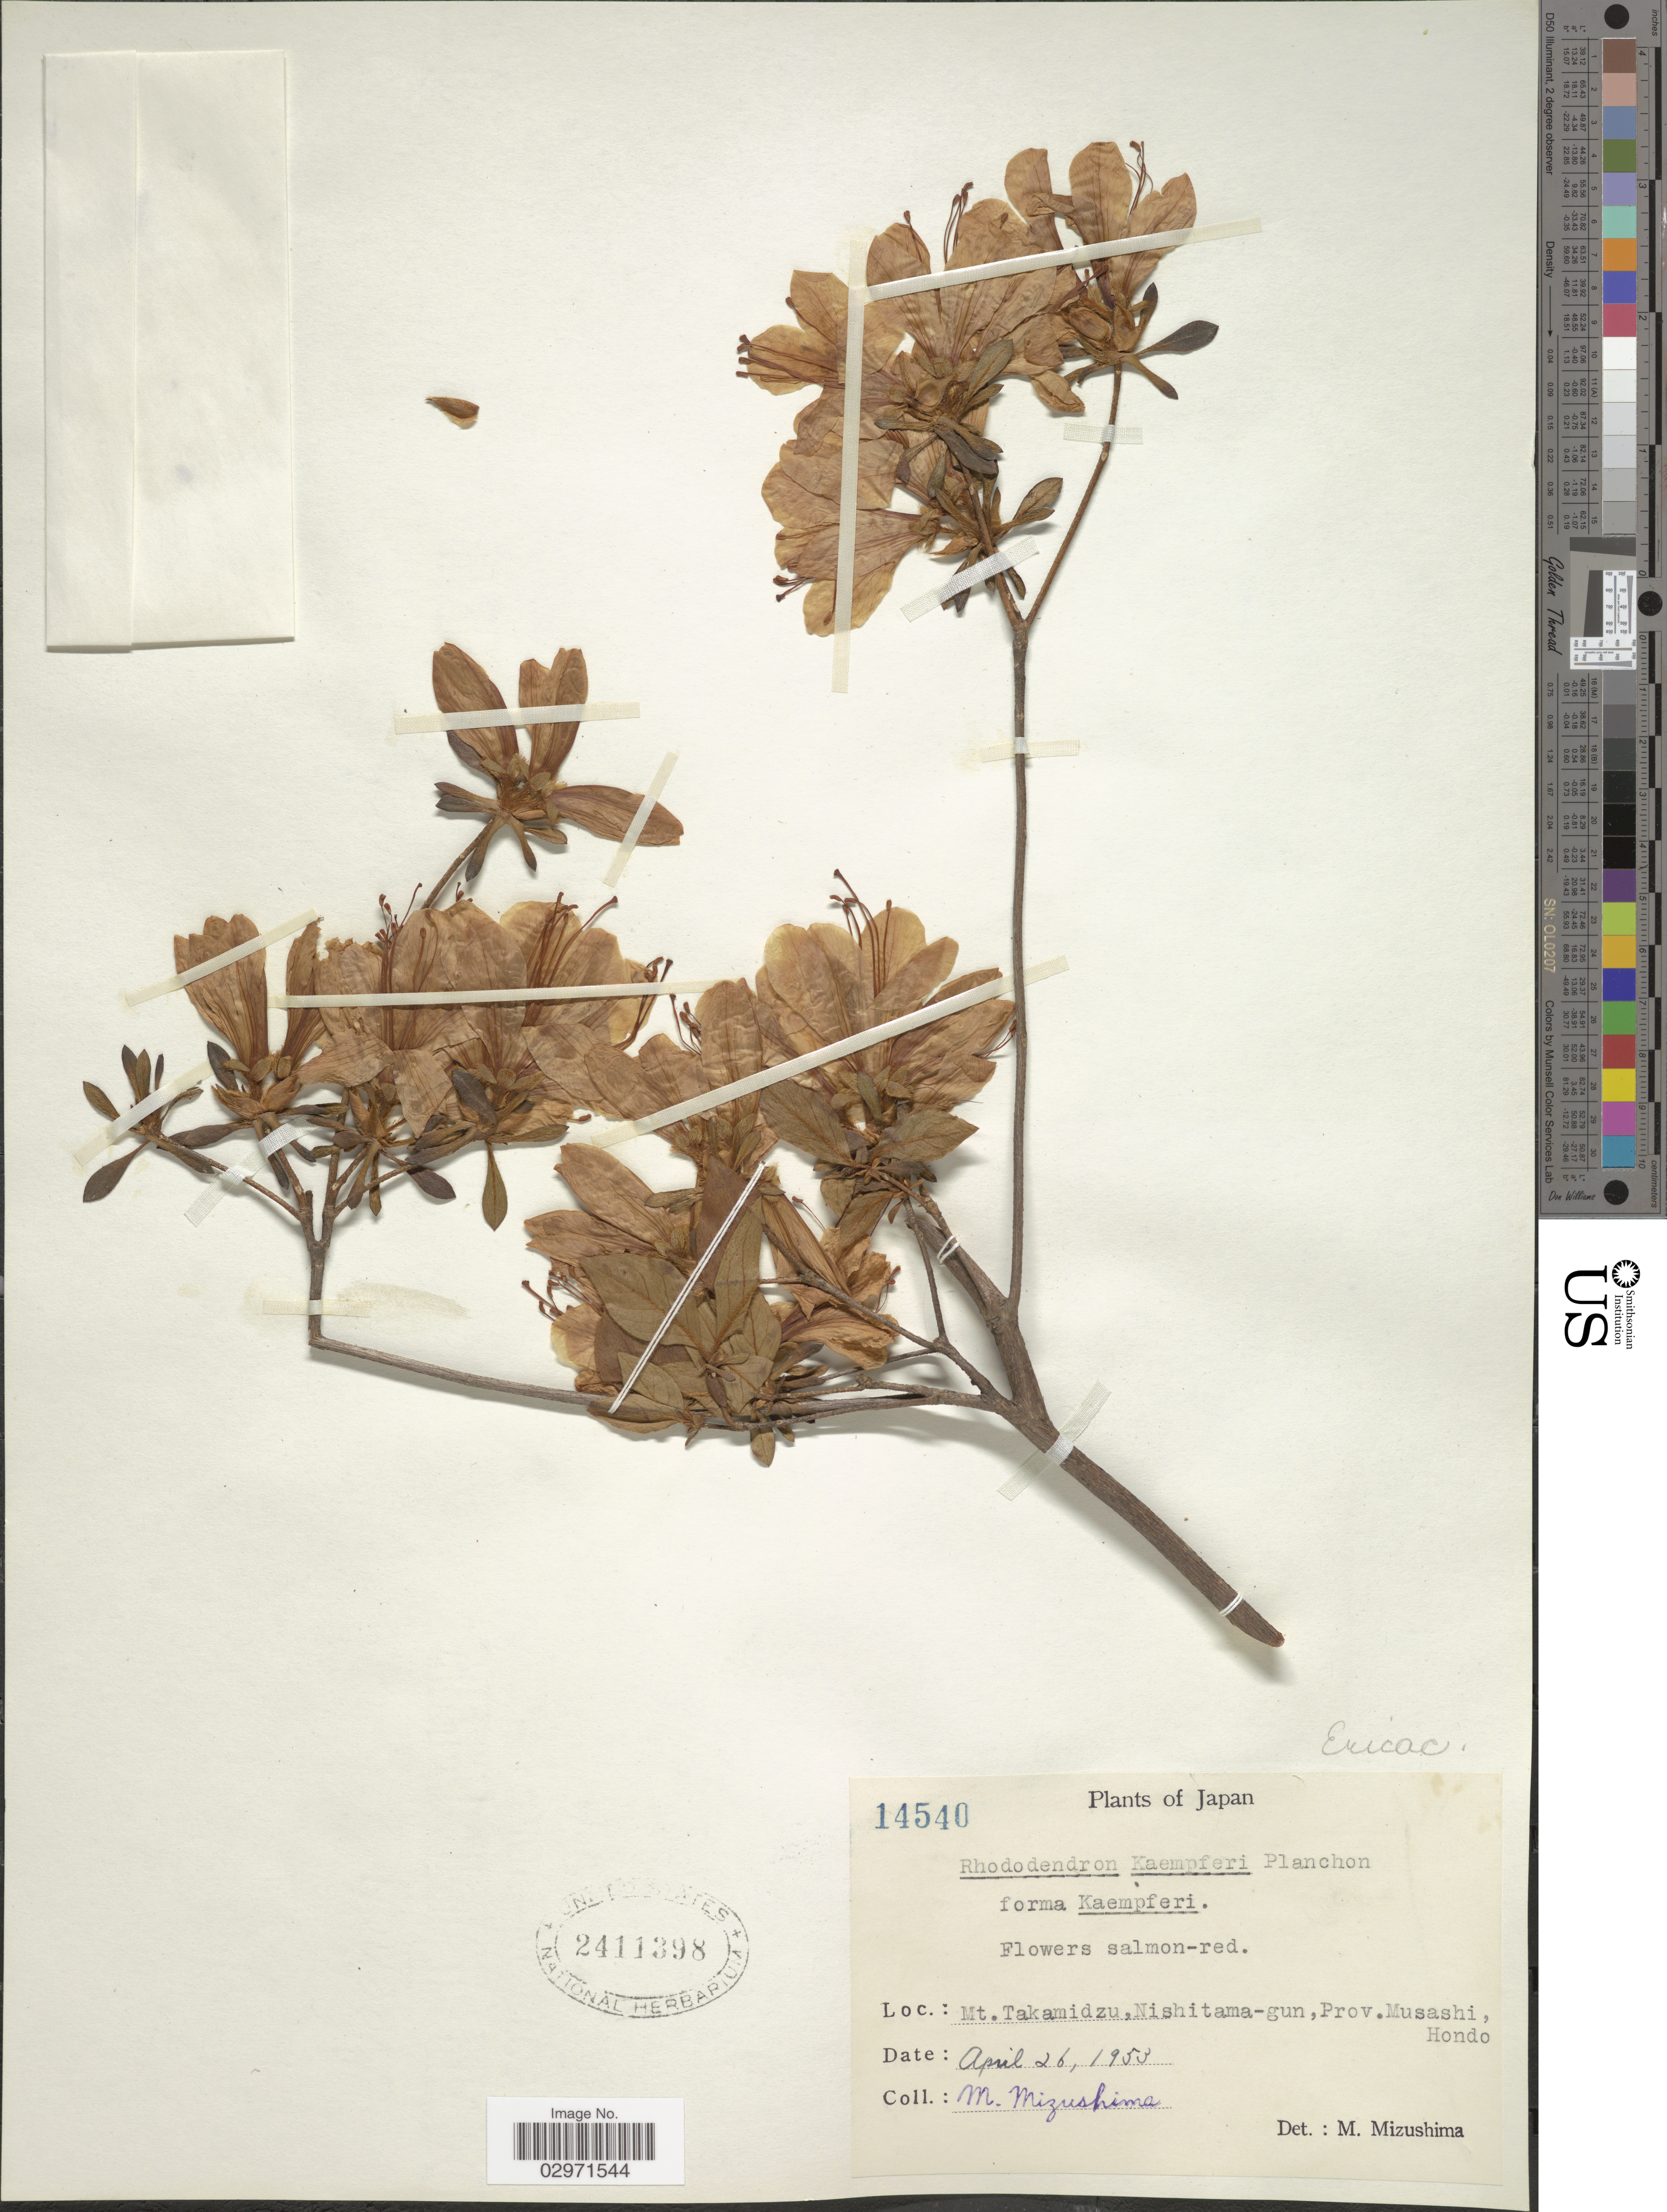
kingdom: Plantae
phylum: Tracheophyta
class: Magnoliopsida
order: Ericales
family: Ericaceae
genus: Rhododendron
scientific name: Rhododendron kaempferi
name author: Planch.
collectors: M. Mizushima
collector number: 14540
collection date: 1953-04-26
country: Japan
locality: Mt. Takamidzu, Nishitama-gun, Prov. Musashi, Hondo.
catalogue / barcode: US 2411398